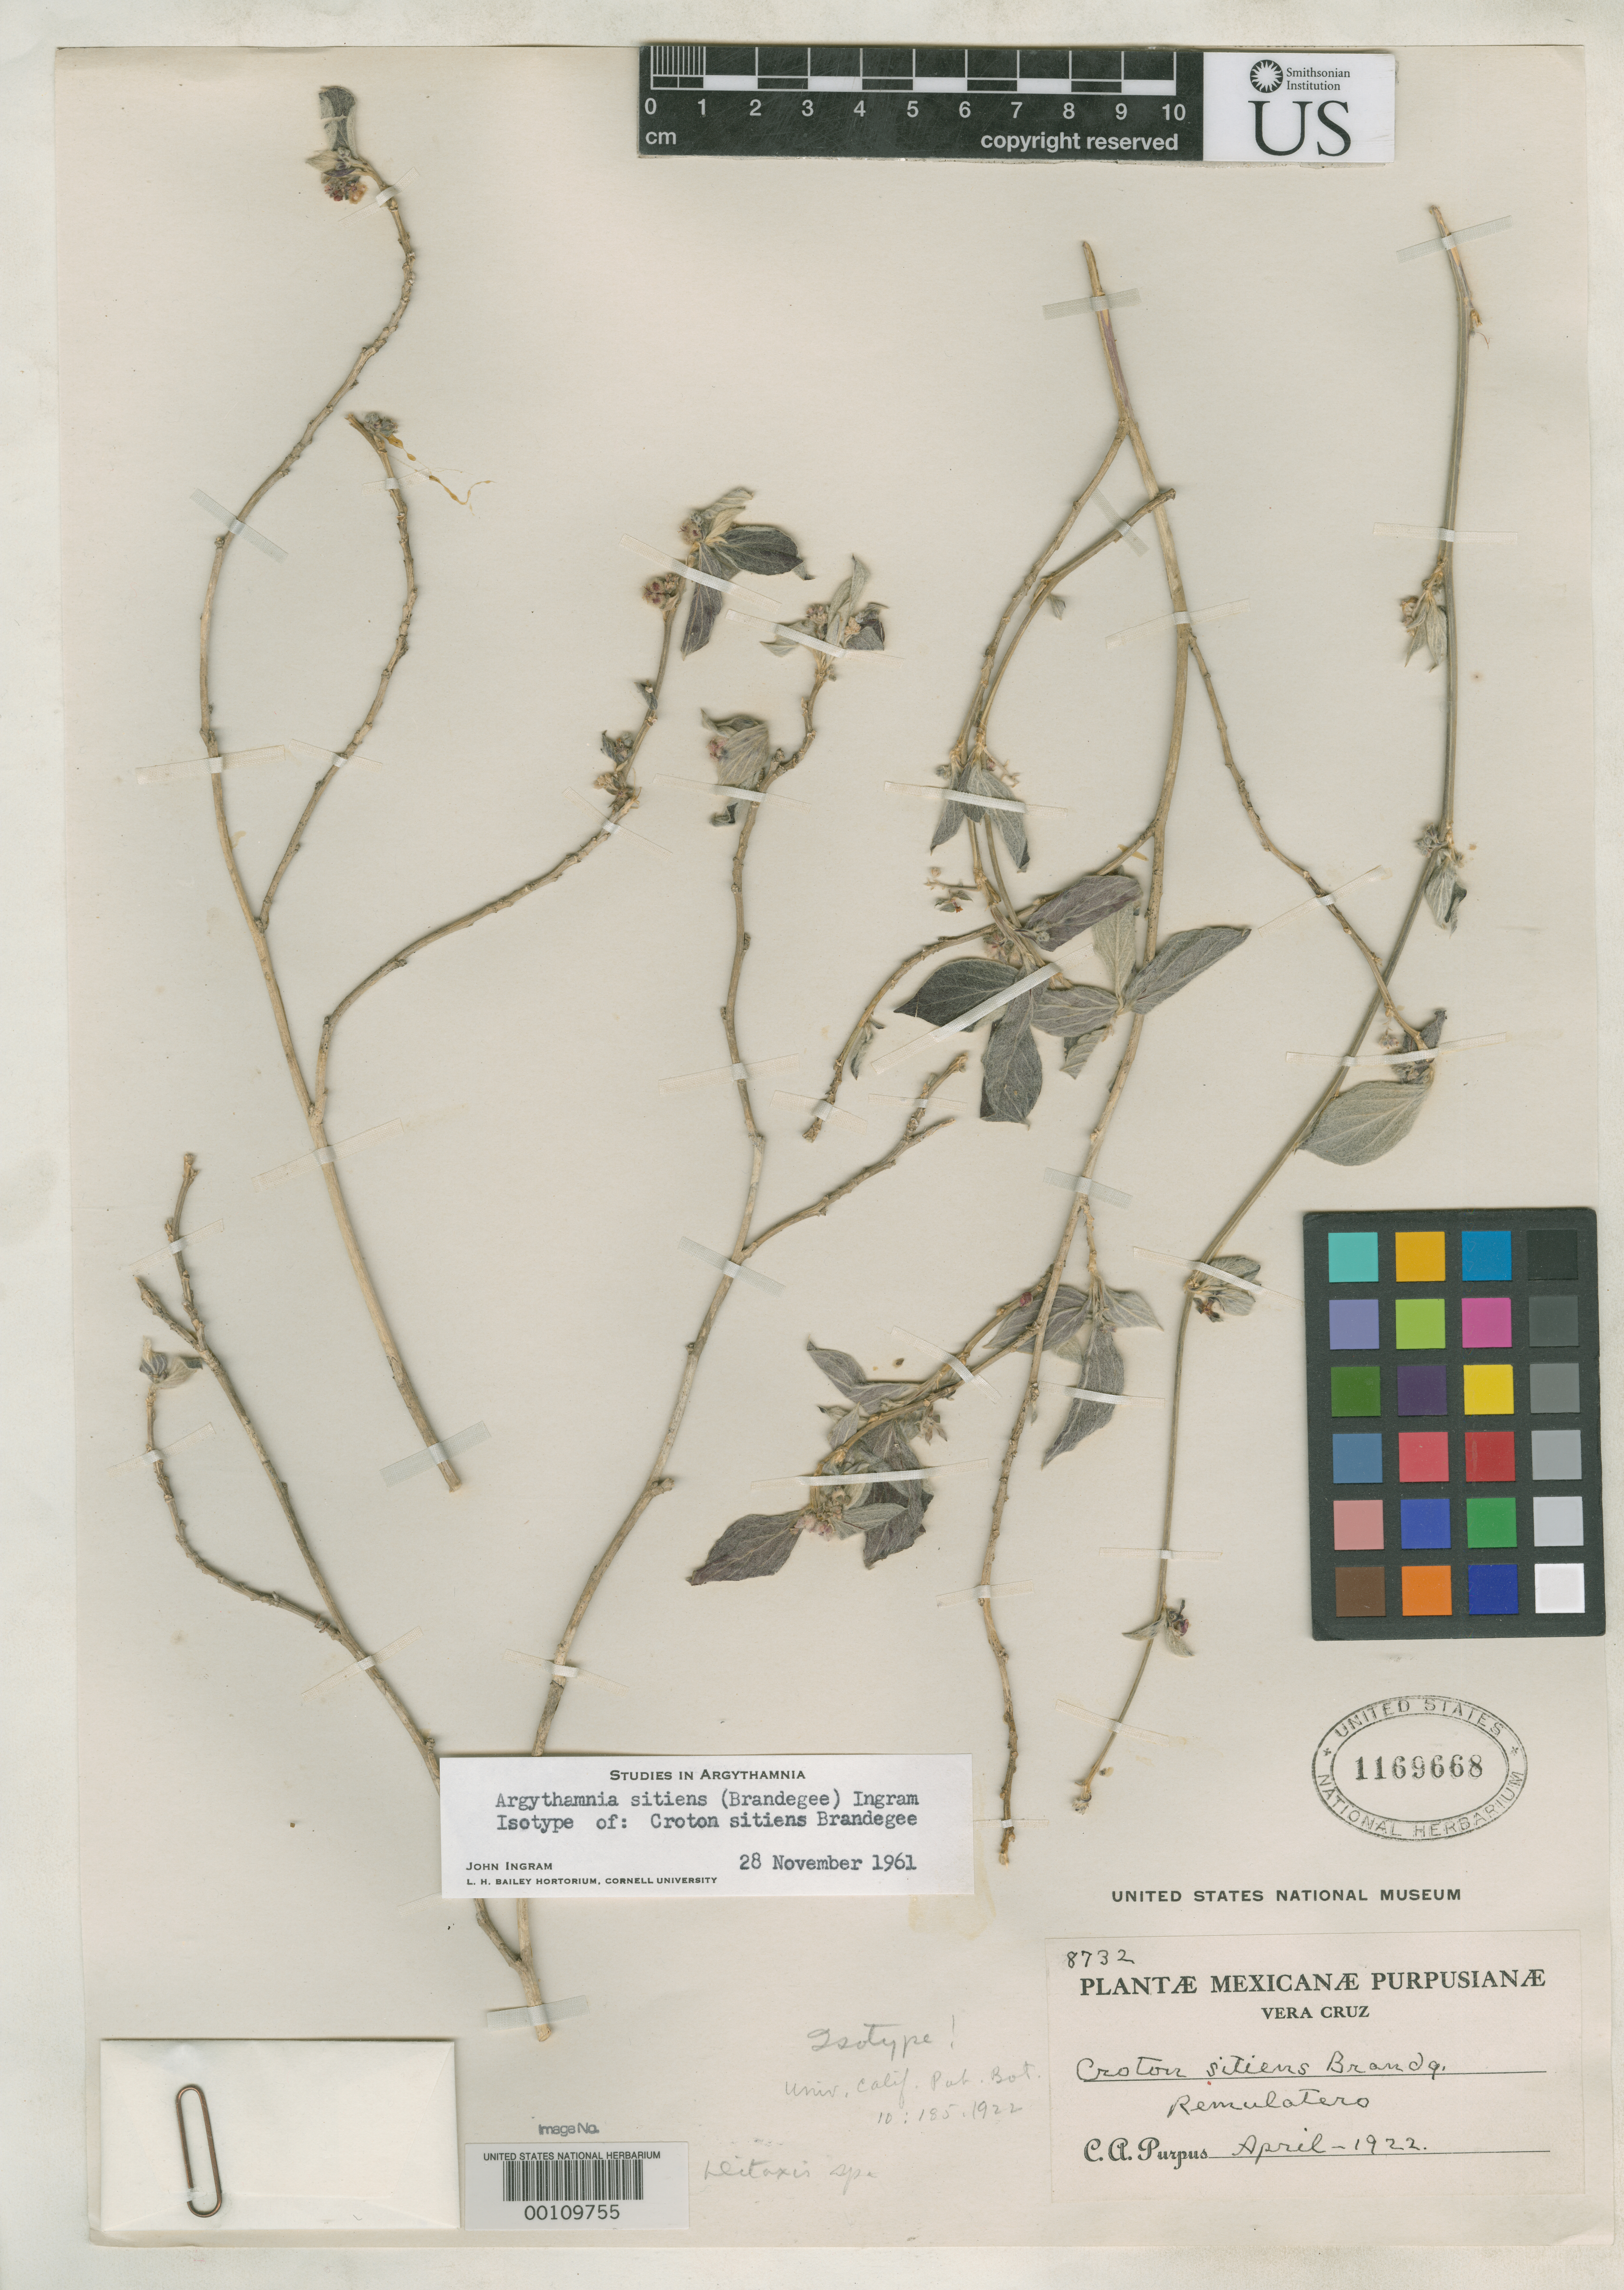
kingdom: Plantae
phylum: Tracheophyta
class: Magnoliopsida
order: Malpighiales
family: Euphorbiaceae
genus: Croton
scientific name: Croton sitiens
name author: Brandegee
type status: Isotype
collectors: C. A. Purpus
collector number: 8732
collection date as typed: Apr 1922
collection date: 1922-04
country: Mexico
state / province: Veracruz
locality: Remulatero.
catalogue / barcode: US 1169668